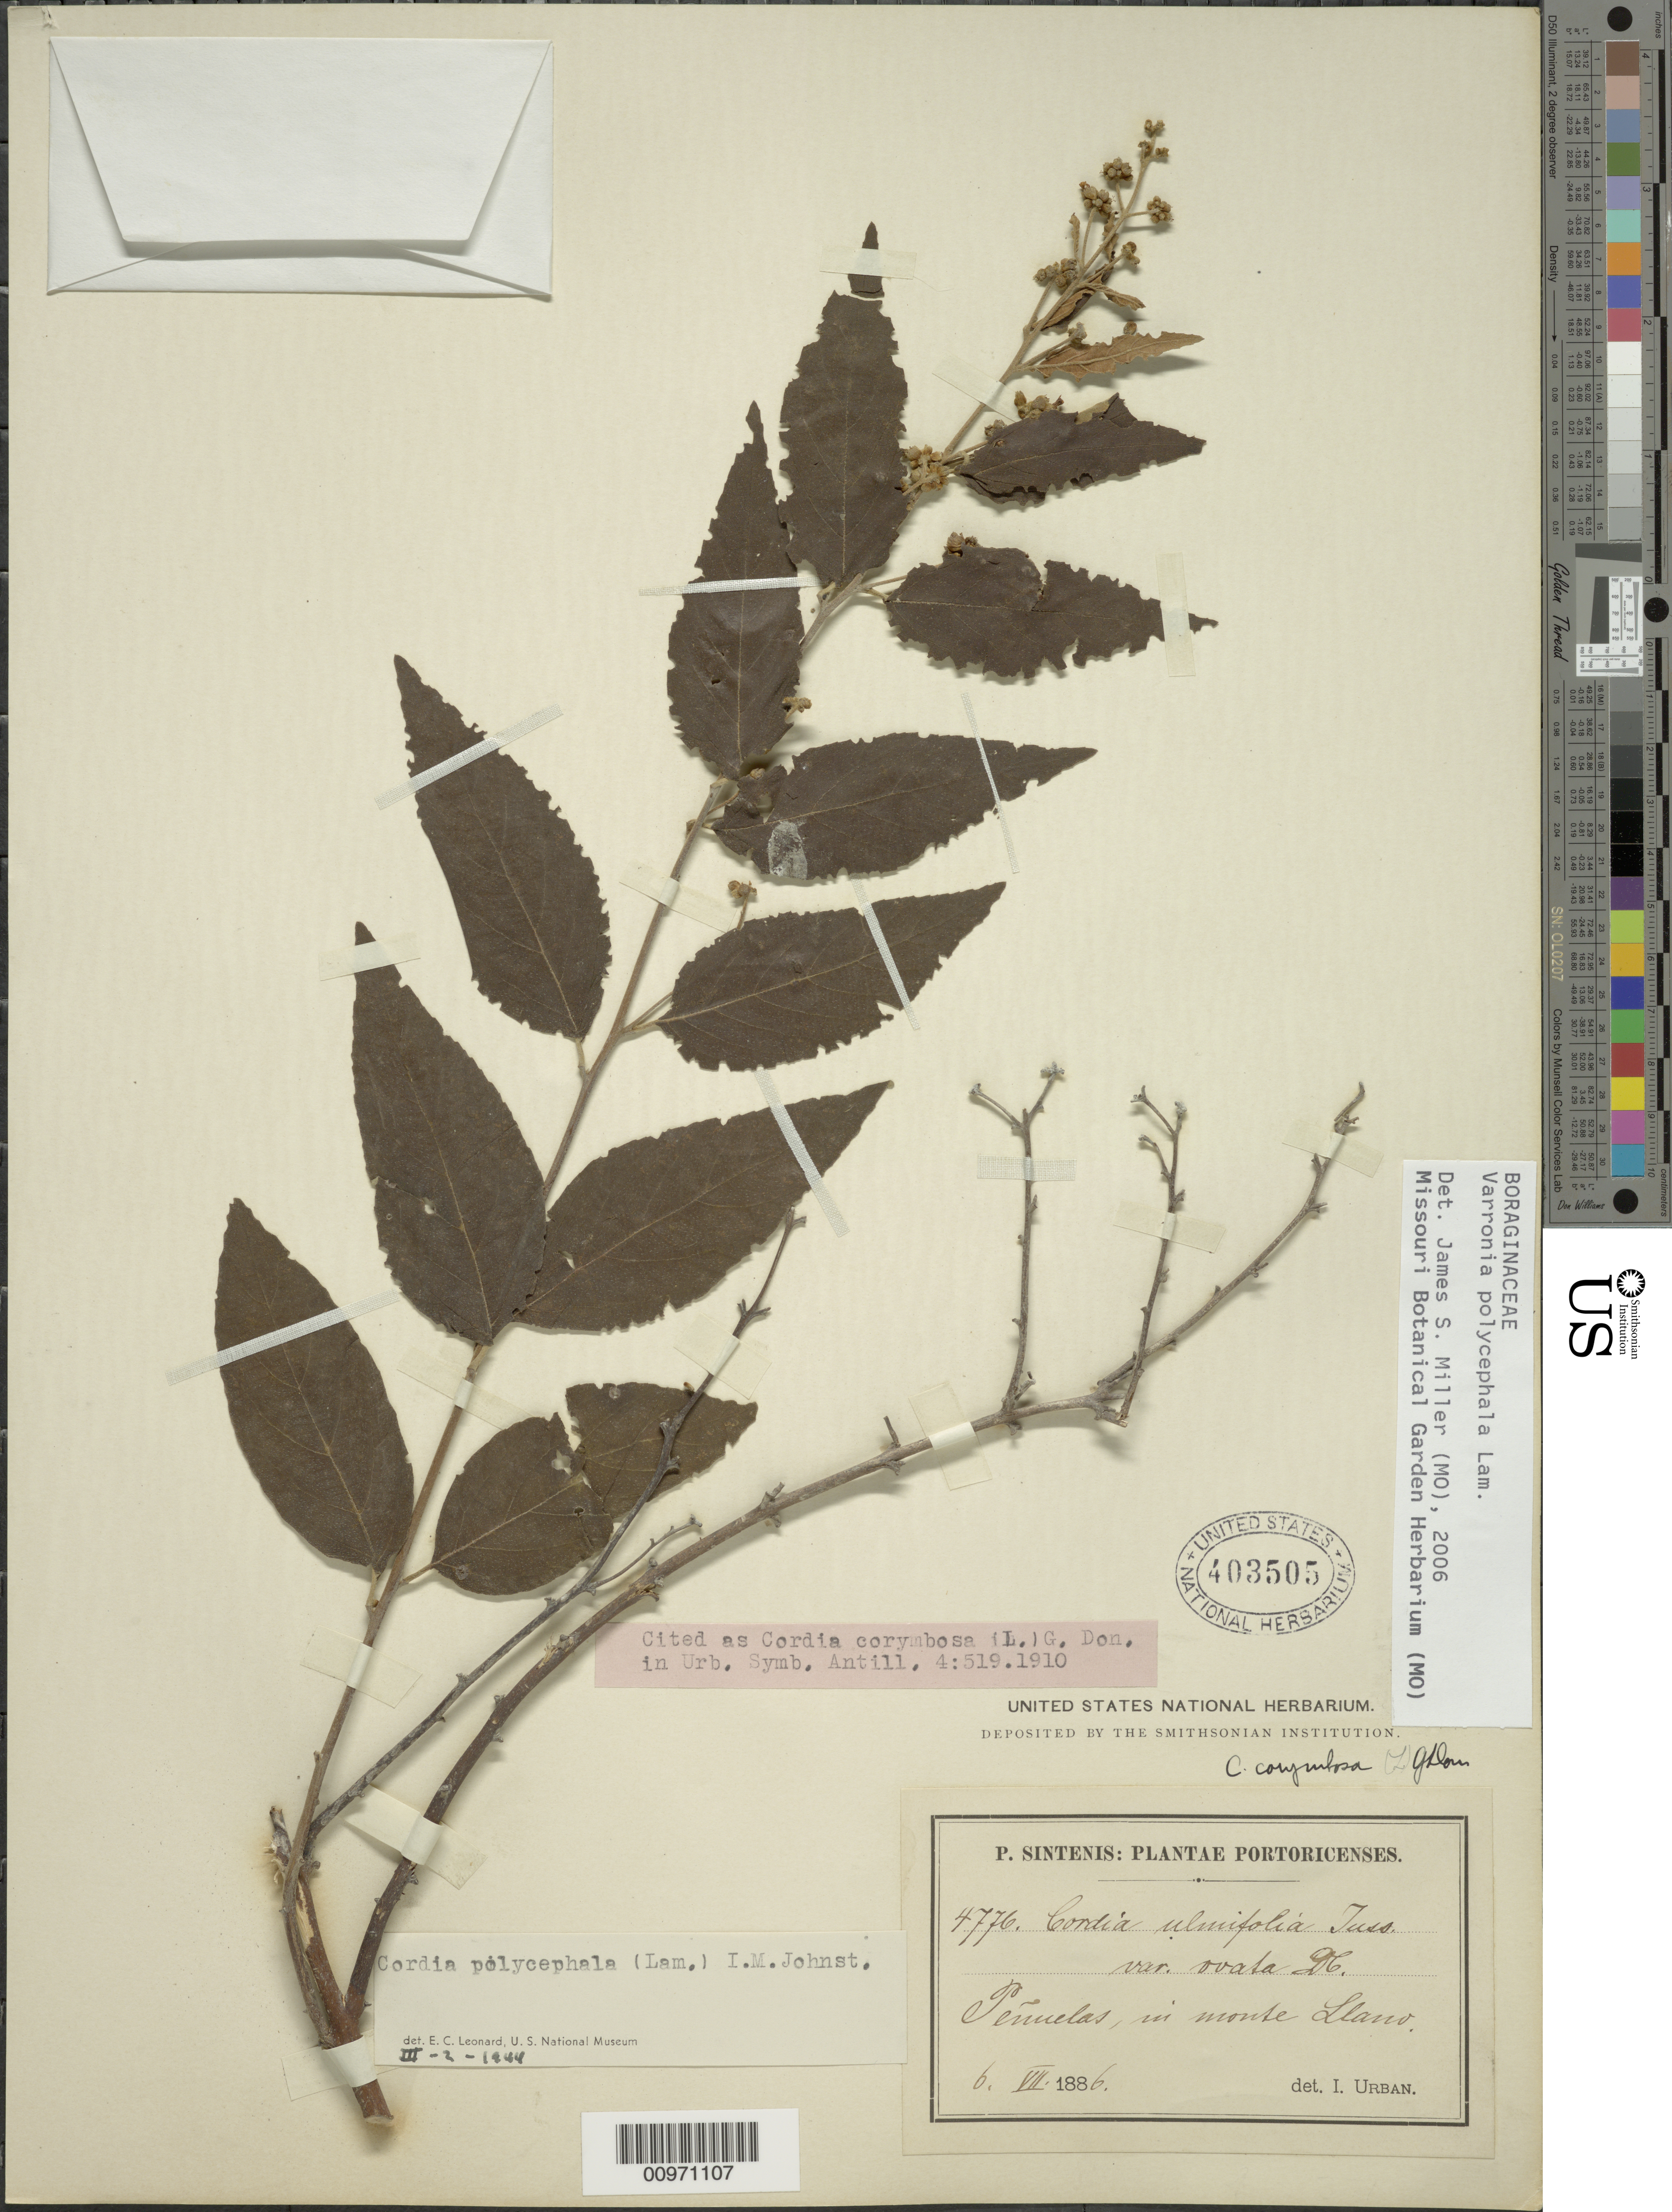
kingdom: Plantae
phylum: Tracheophyta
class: Magnoliopsida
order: Boraginales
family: Cordiaceae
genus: Varronia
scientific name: Varronia polycephala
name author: Lam.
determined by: Miller, James S., (MO), Missouri Botanical Garden (UNITED STATES)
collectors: P. Sintenis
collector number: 4776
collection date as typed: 06 Jul 1886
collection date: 1886-07-06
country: Puerto Rico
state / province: Peñuelas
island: Puerto Rico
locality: Peñuelas, in monte Llano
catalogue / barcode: US 403505